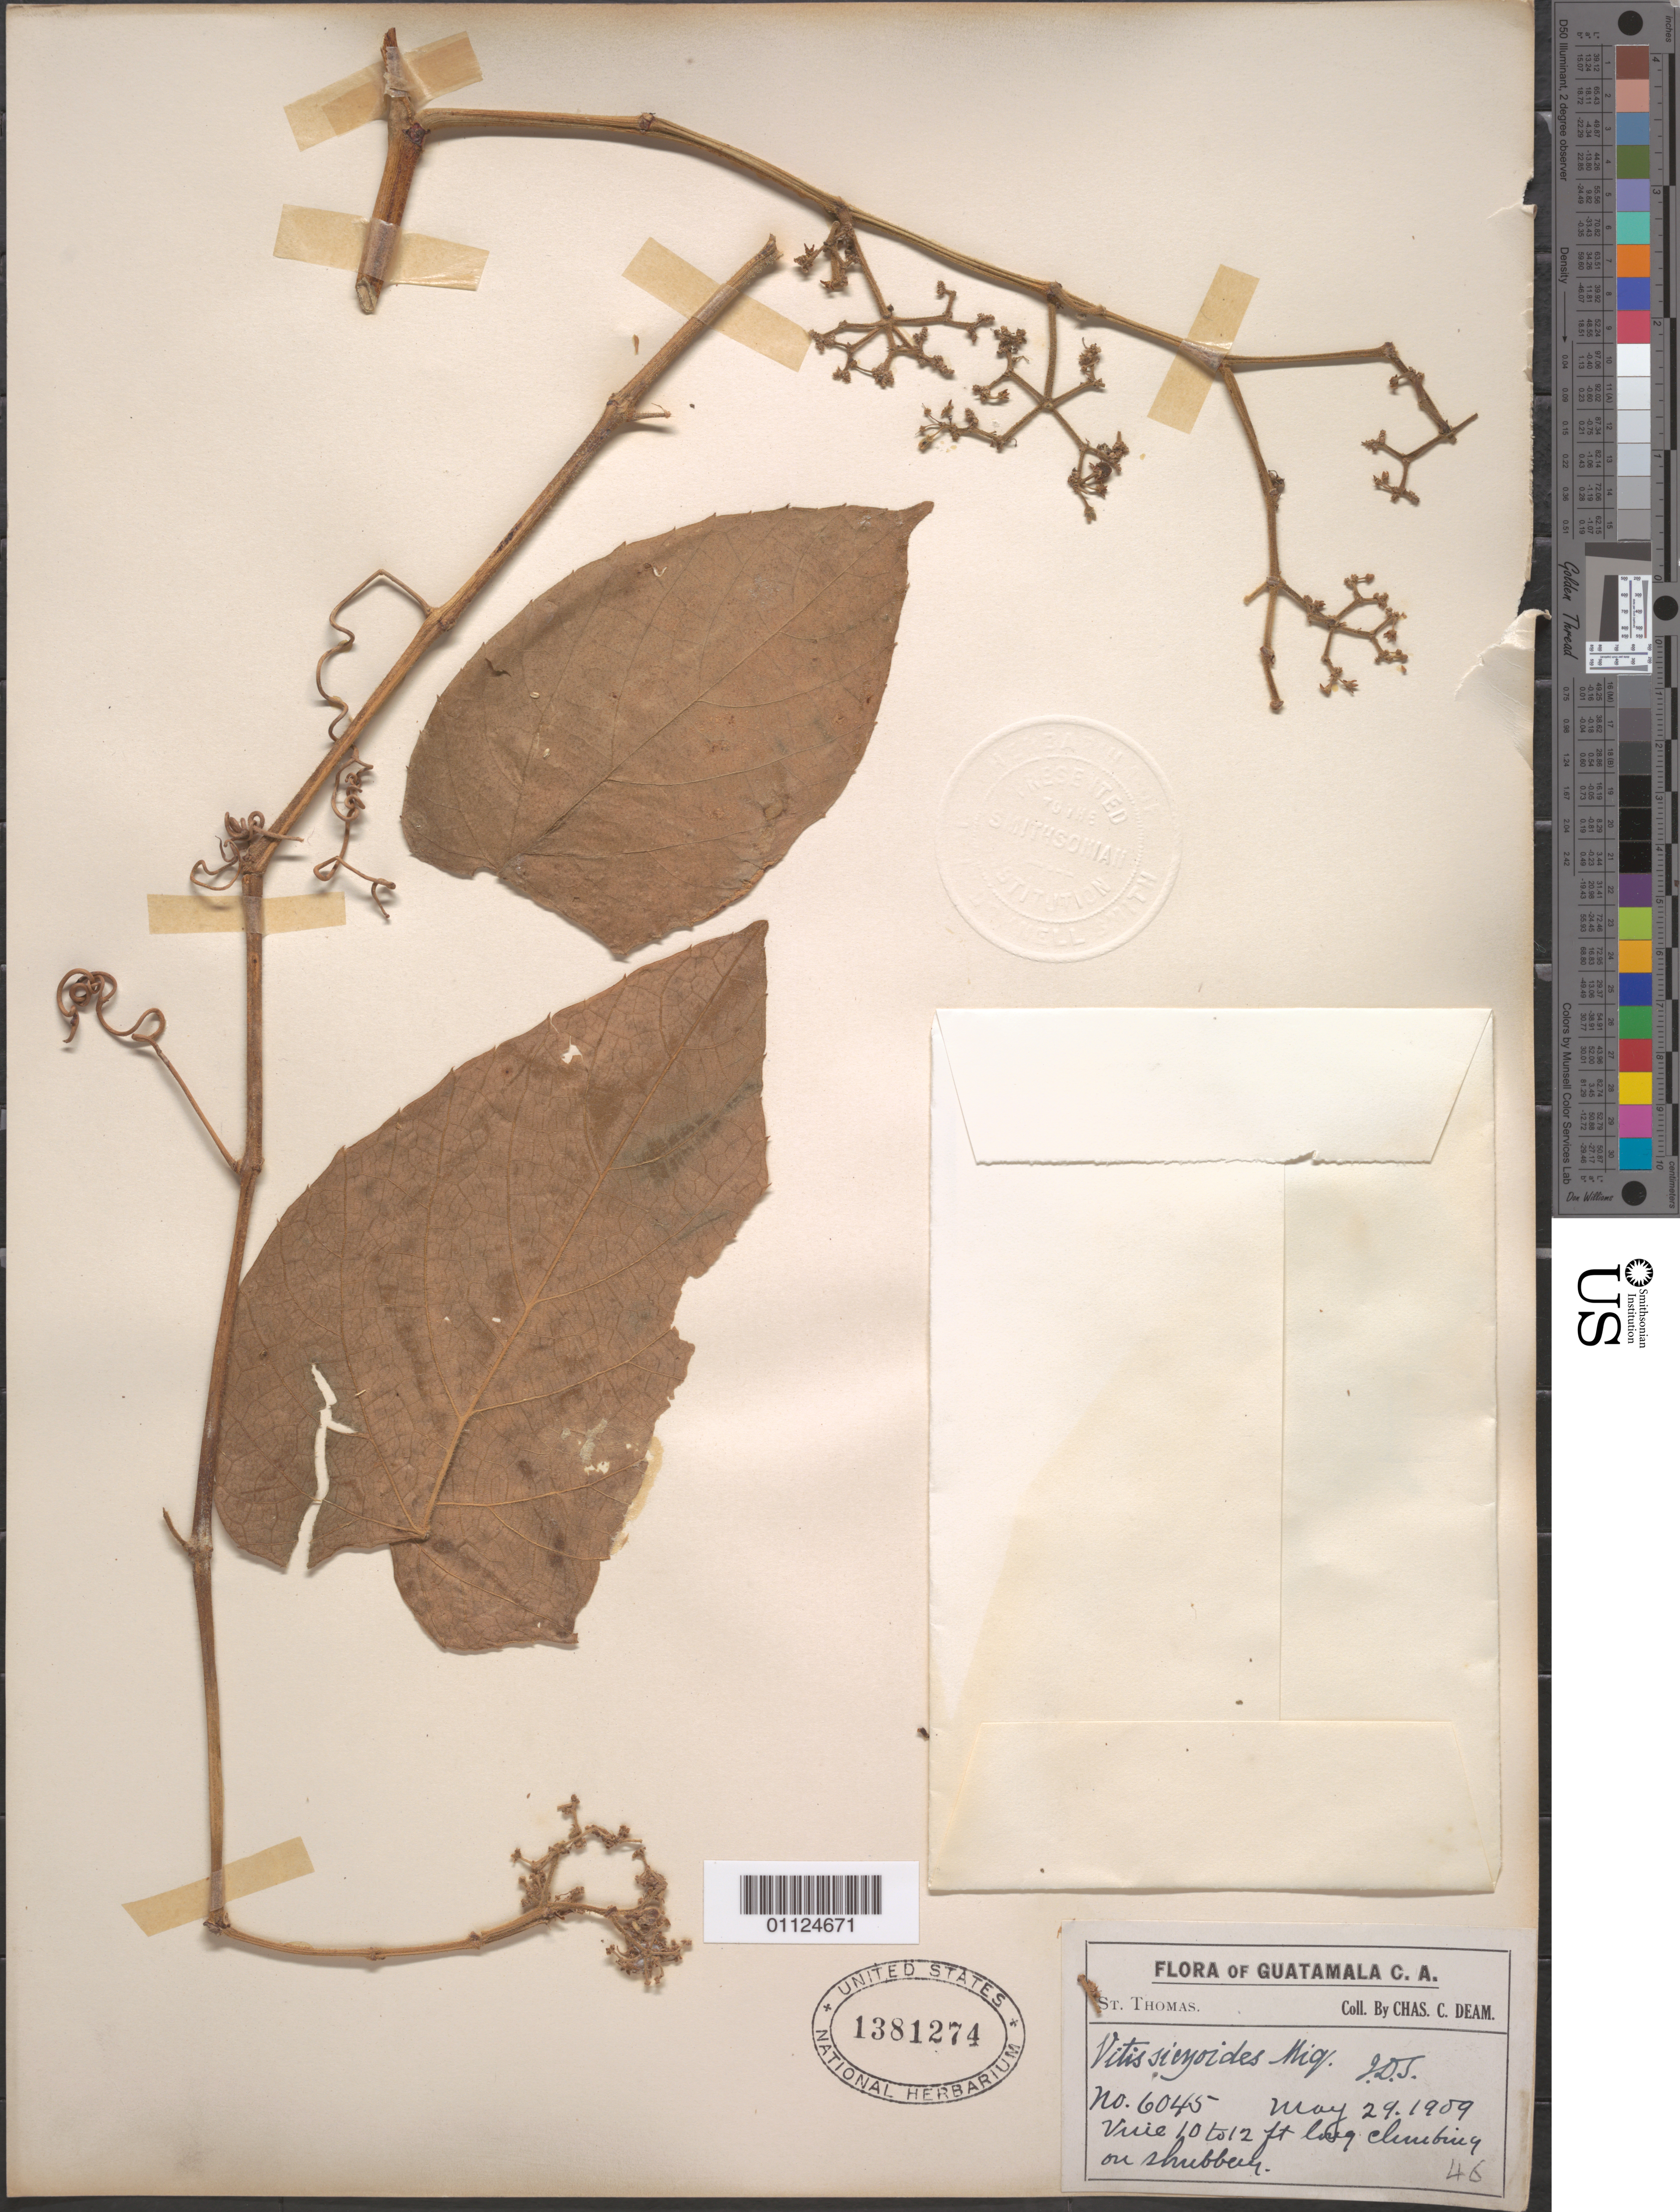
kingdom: Plantae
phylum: Tracheophyta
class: Magnoliopsida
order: Vitales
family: Vitaceae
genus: Cissus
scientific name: Cissus verticillata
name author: (L.) Nicolson & C.E. Jarvis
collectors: C. C. Deam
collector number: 6045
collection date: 1959-05-29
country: Guatemala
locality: St Thomas.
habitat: Long climbing vine.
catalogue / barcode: US 1381274